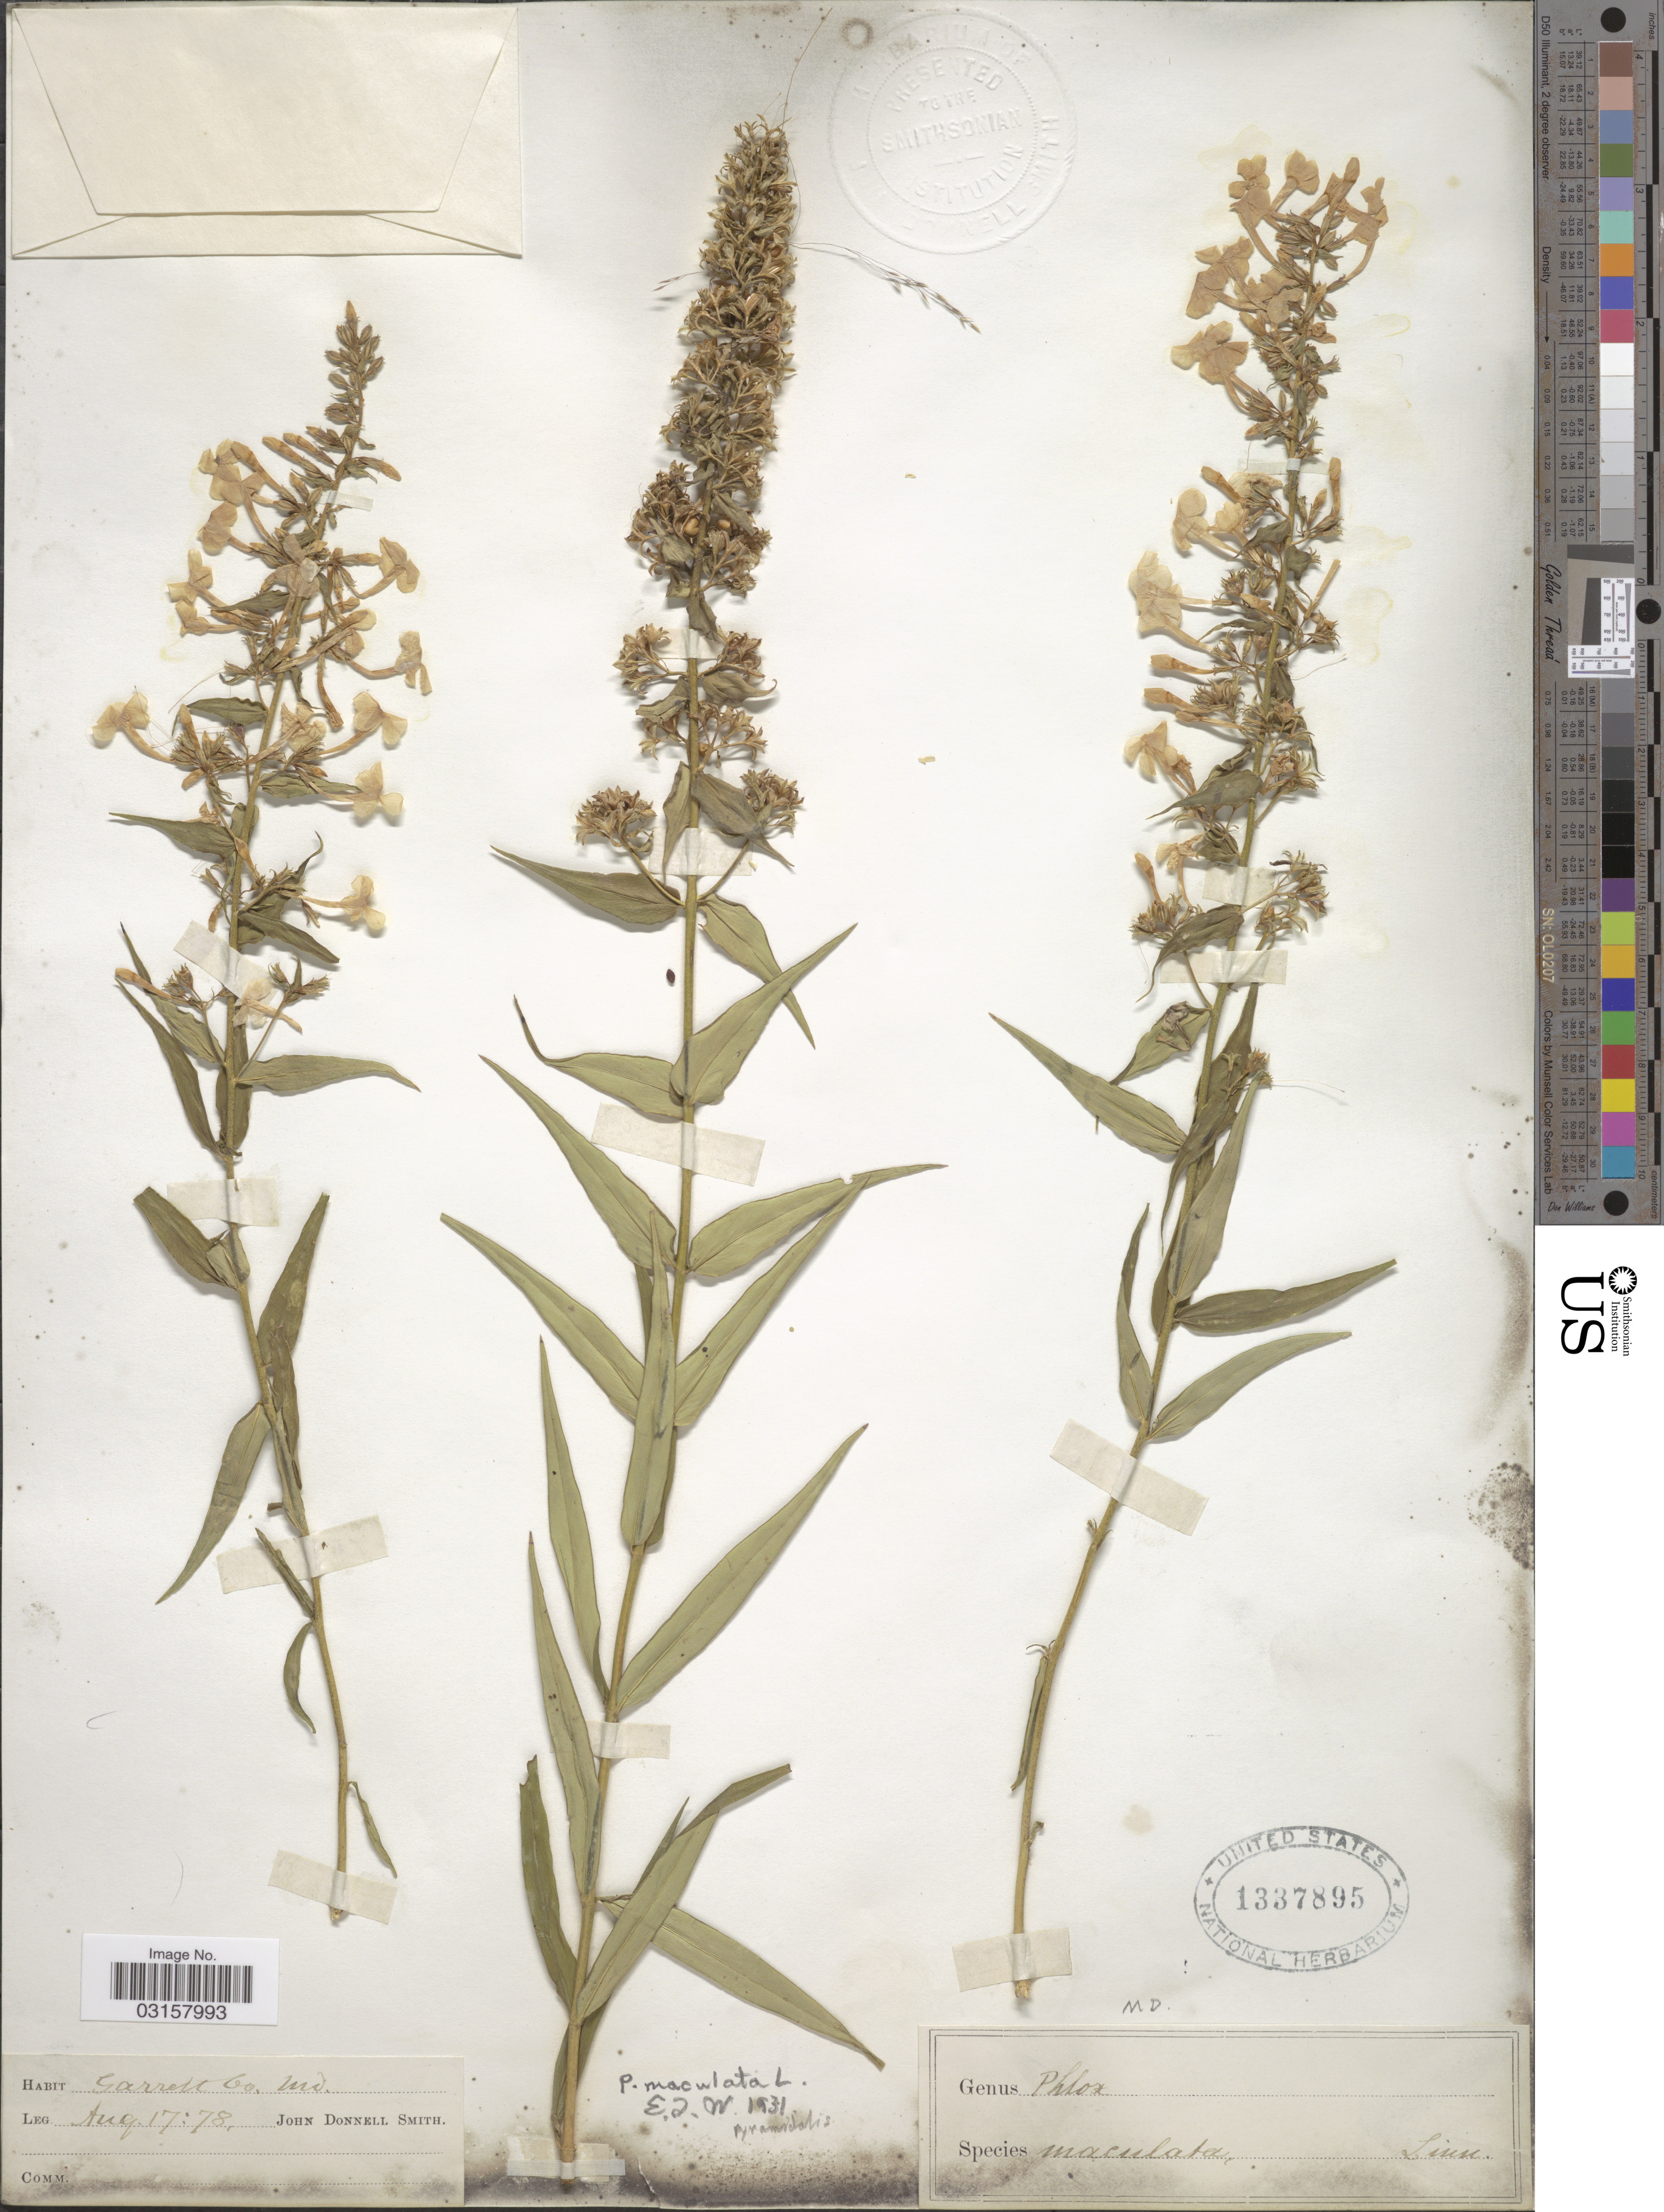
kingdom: Plantae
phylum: Tracheophyta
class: Magnoliopsida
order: Ericales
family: Polemoniaceae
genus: Phlox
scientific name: Phlox x pyramidalis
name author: (Sm.) Wherry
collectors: J. Donnell Smith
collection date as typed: Transcribed d/m/y: 17/8/78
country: United States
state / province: Maryland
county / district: Garrett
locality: Garrett Co.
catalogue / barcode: US 1337895